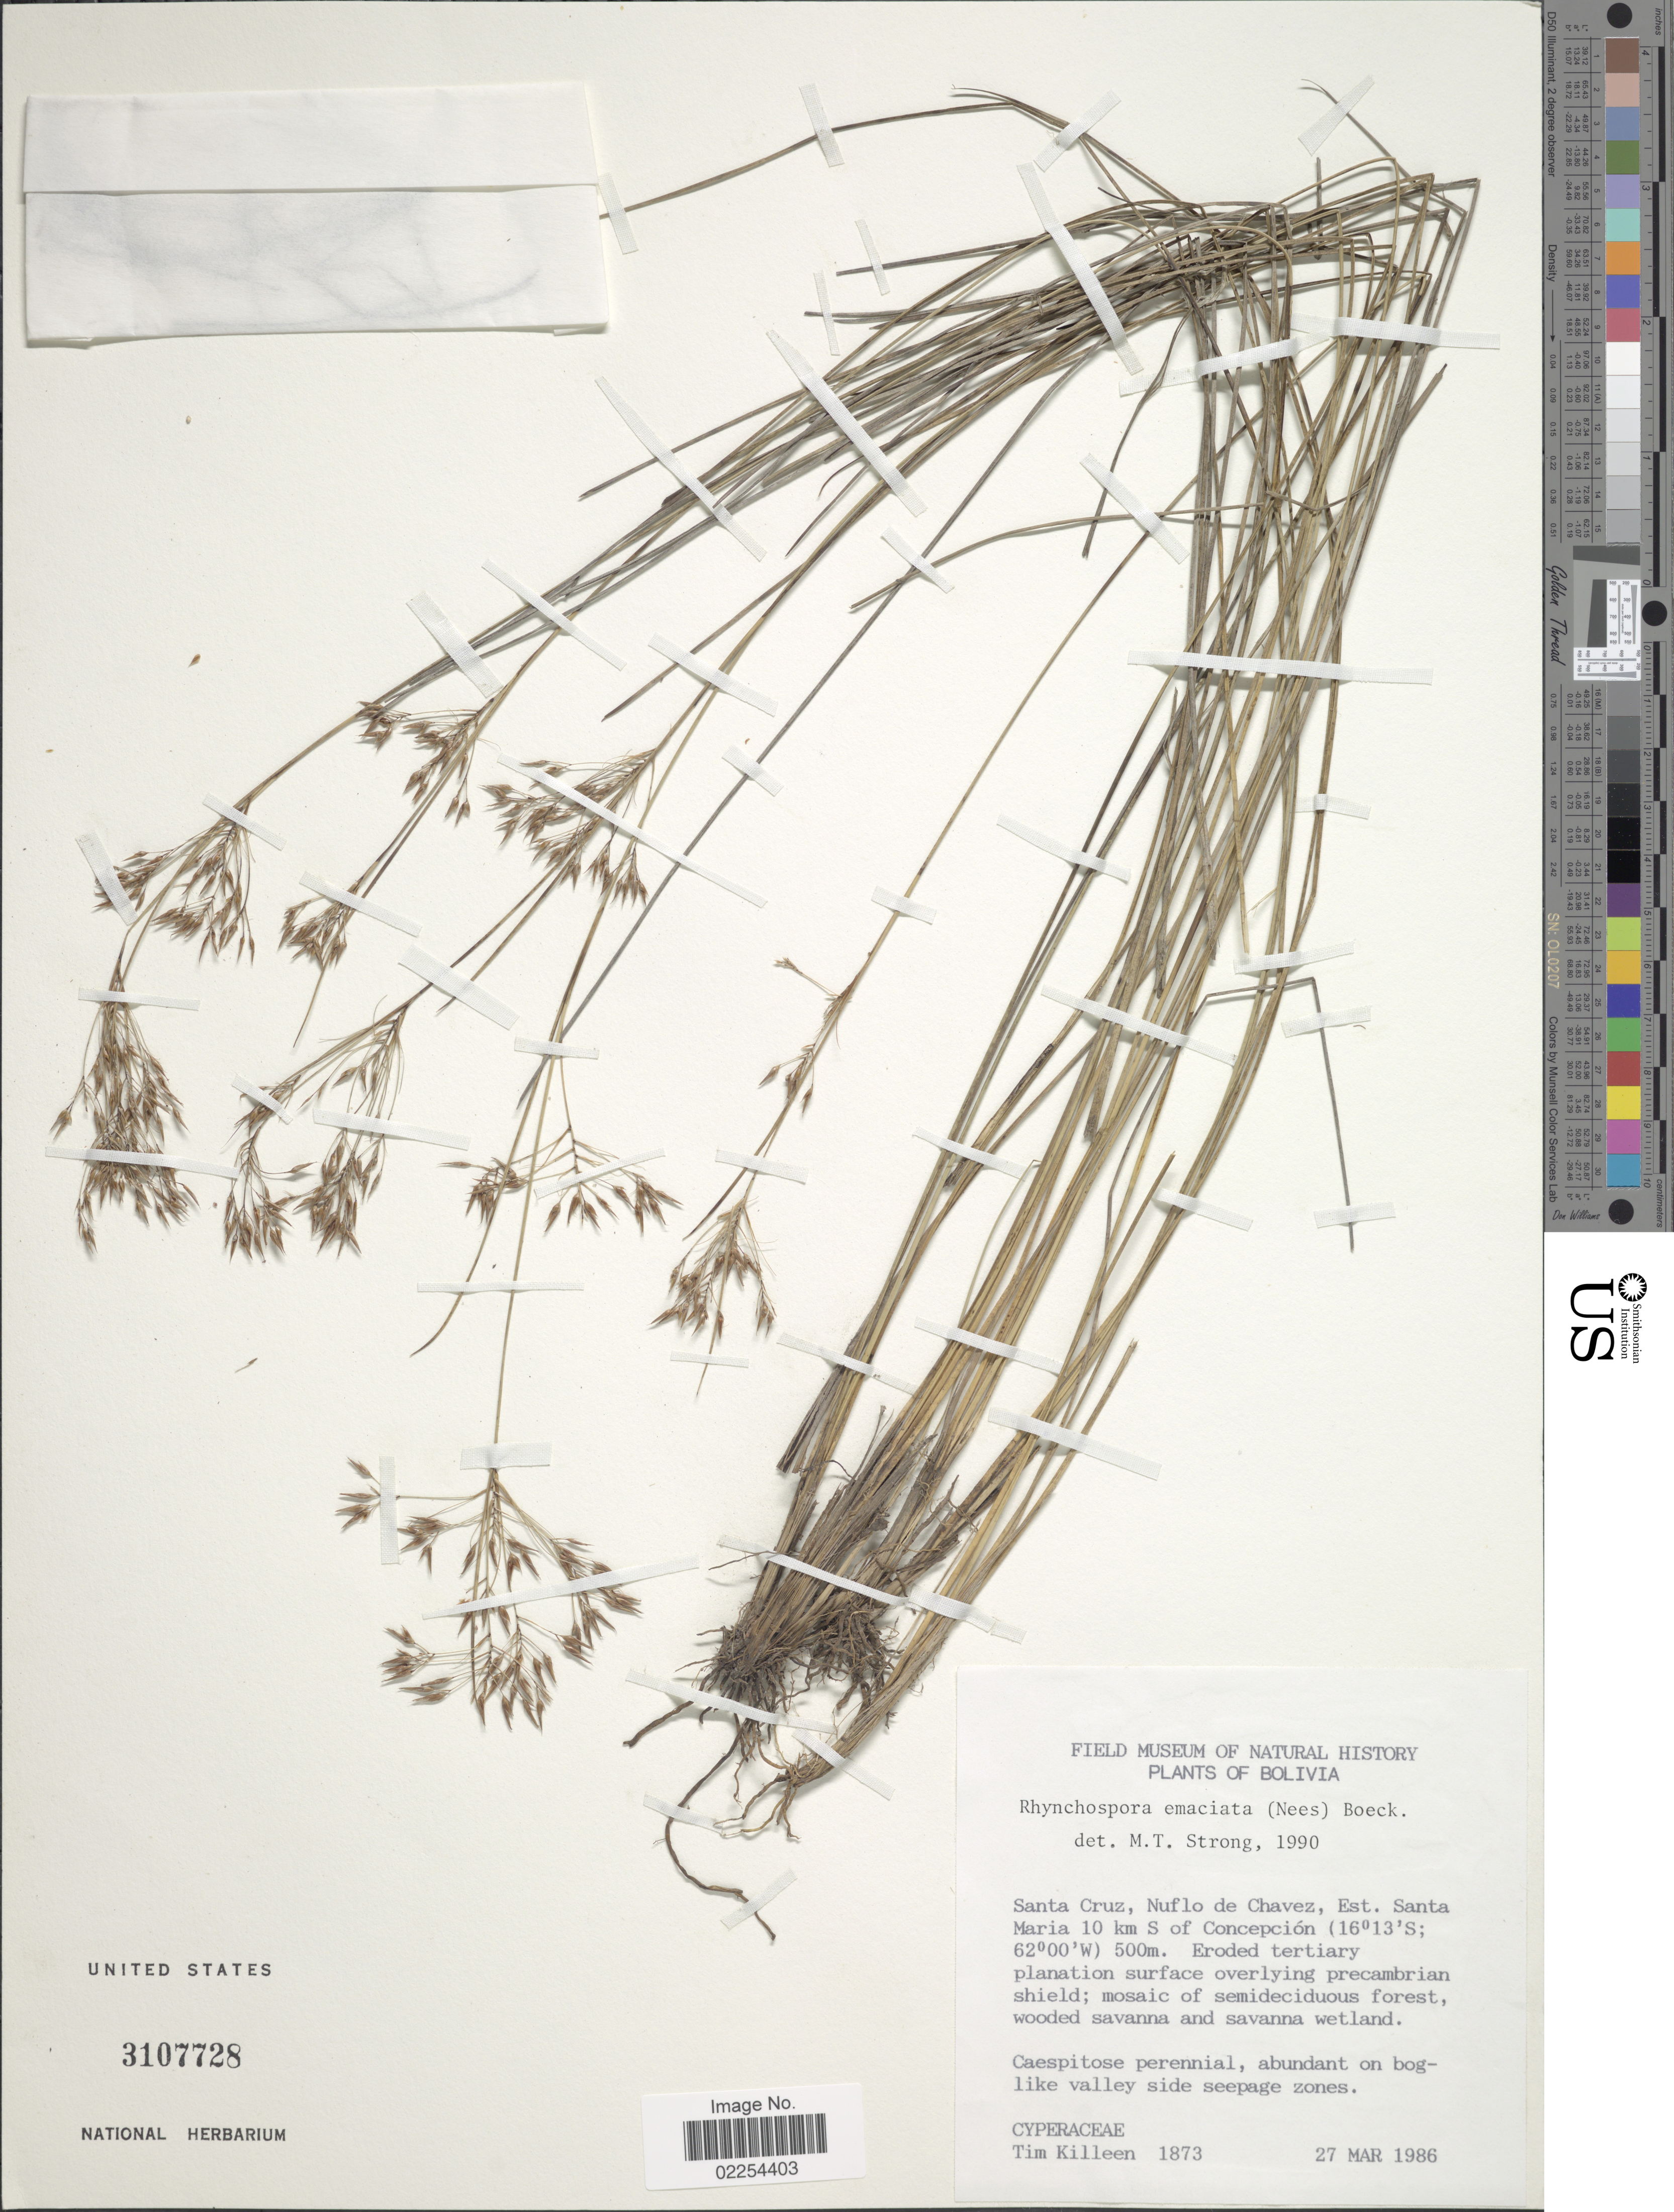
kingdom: Plantae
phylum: Tracheophyta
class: Liliopsida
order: Poales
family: Cyperaceae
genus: Rhynchospora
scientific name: Rhynchospora emaciata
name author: (Nees) Boeckeler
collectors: T. J. Killeen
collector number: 1873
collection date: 1986-03-27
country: Bolivia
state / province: Santa Cruz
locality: Nuflo de Chavez, Est Santa Maria 10 km S of Concepción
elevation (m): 500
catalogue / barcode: US 3107728